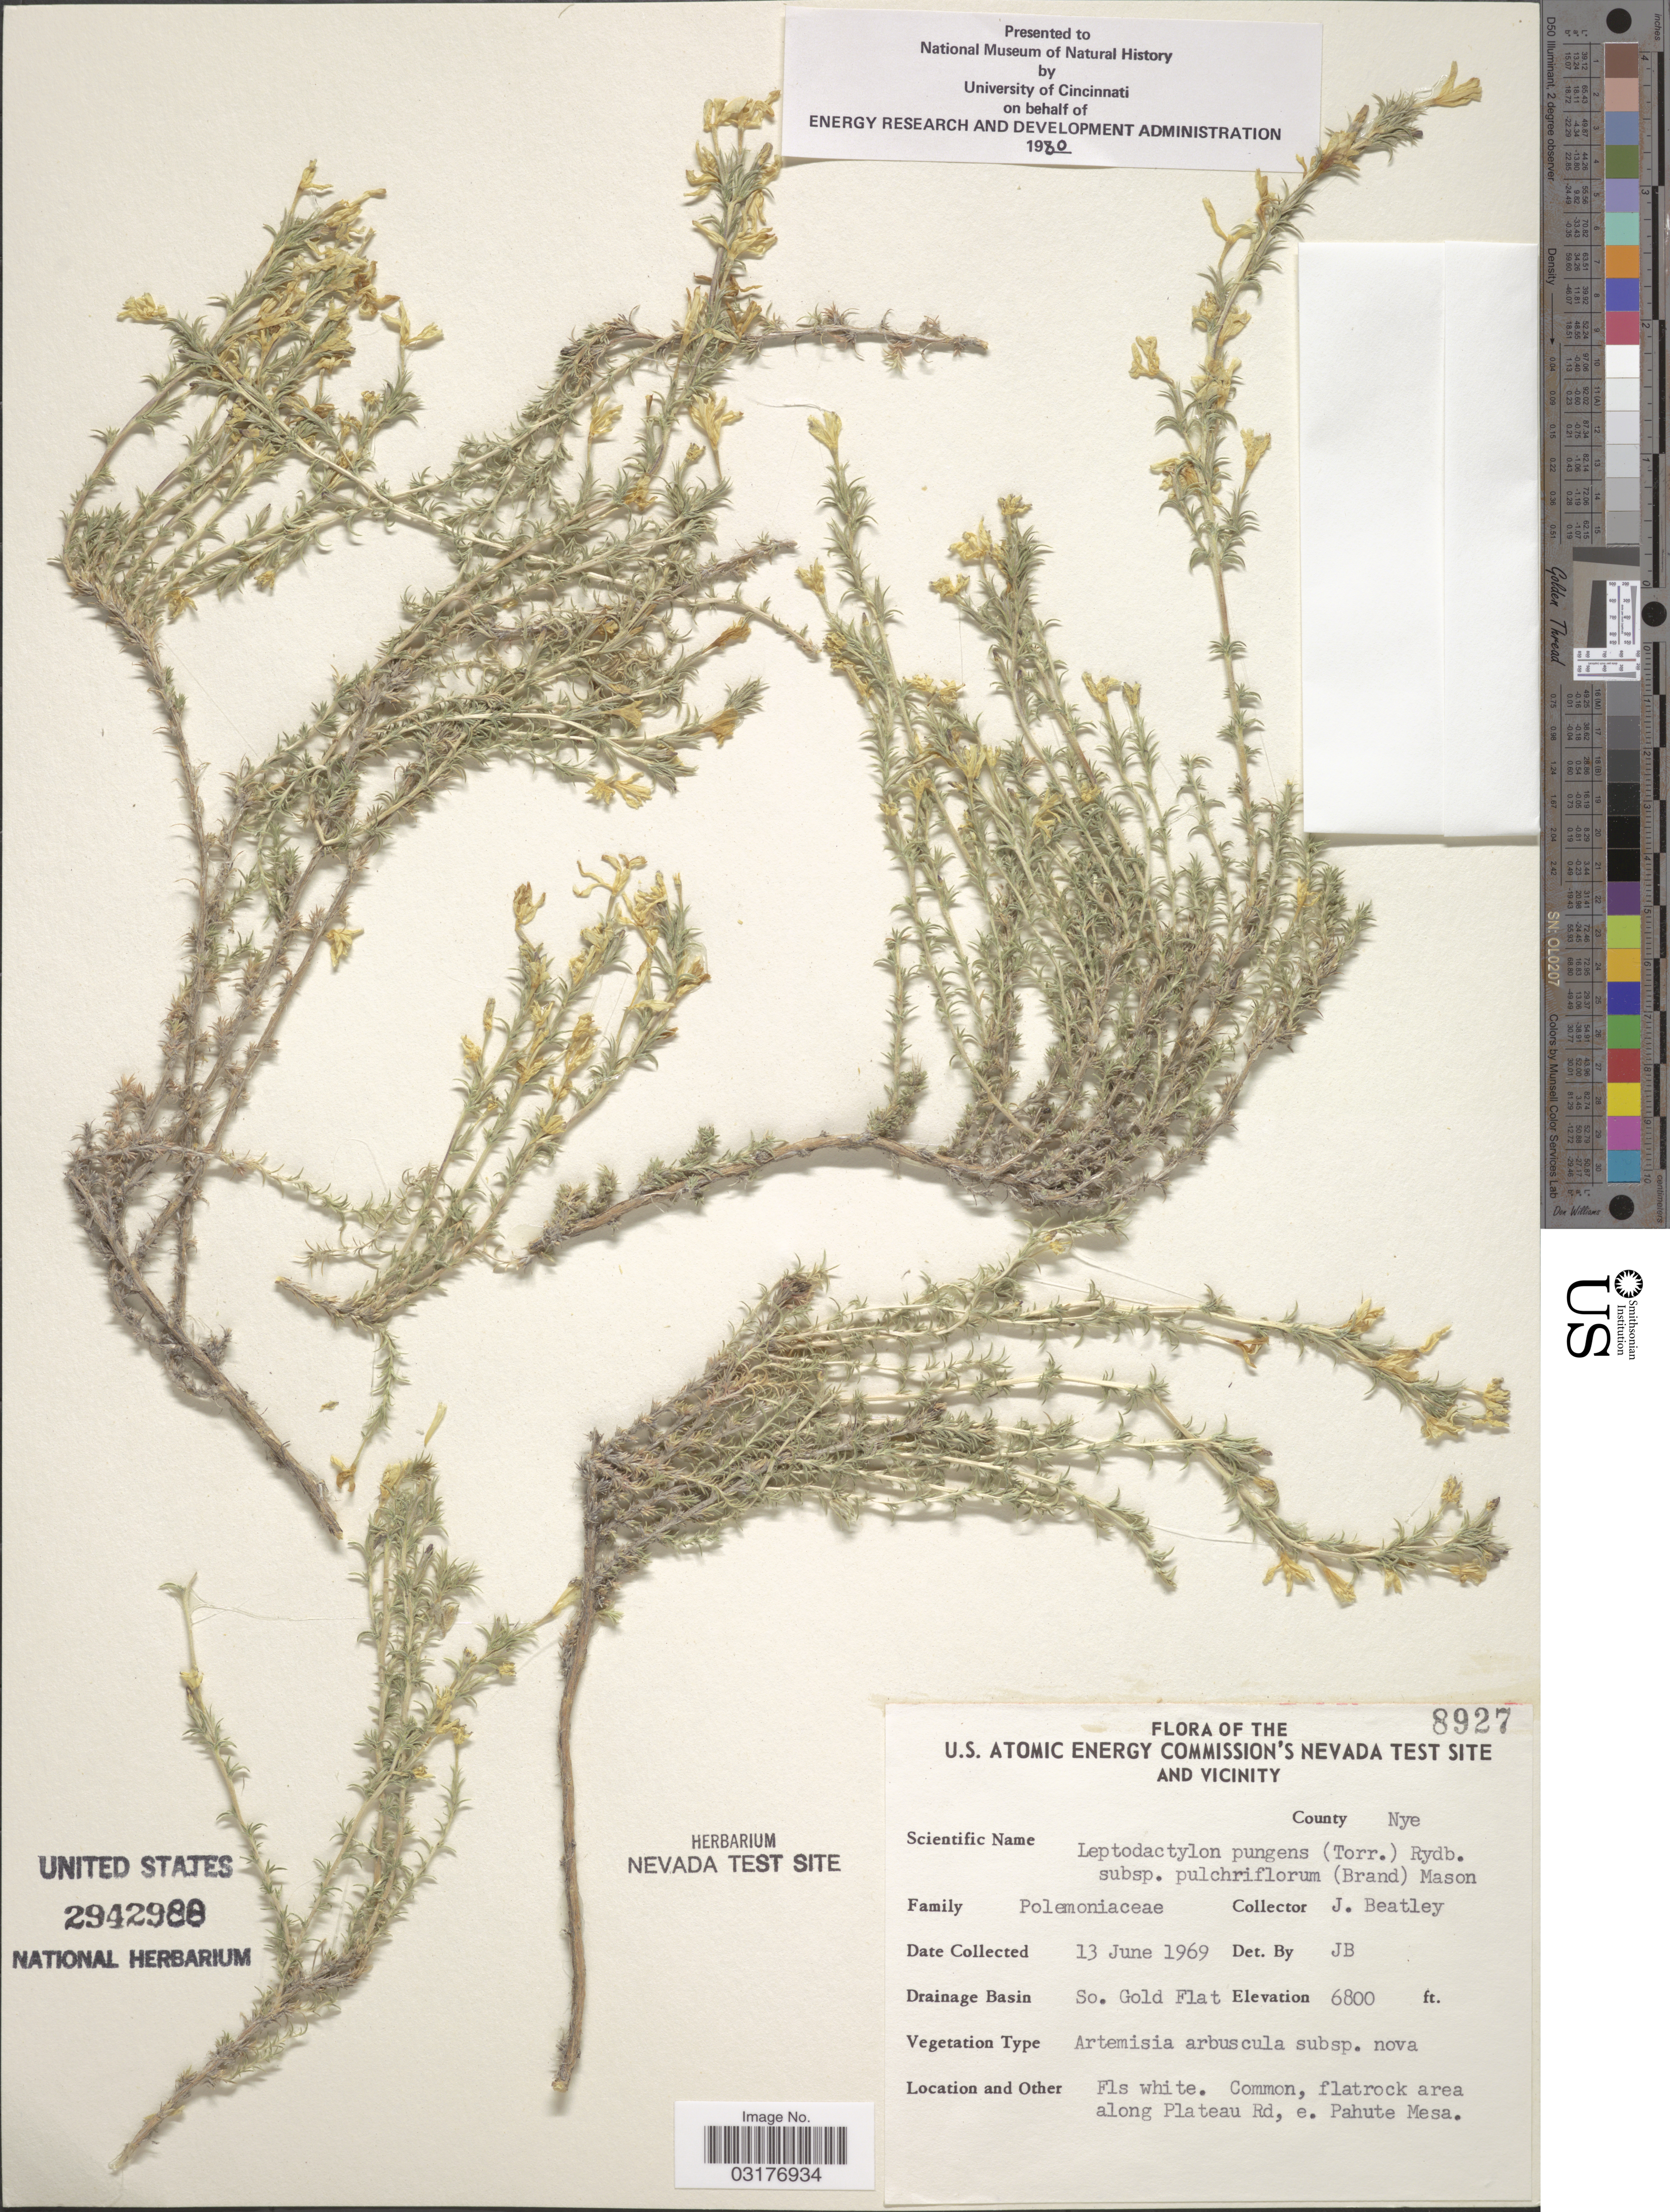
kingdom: Plantae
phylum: Tracheophyta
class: Magnoliopsida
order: Ericales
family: Polemoniaceae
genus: Linanthus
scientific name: Linanthus pungens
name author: (Torr.) J.M. Porter & L.A. Johnson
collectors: J. C. Beatley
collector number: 8927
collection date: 1969-06-13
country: United States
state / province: Nevada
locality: The U.S. Atomic Energy Commission's Nevada Test Site and Vicinity. County Nye. Drainage Basin So. Gold Flat. along Plateau Rd, e. Pahute Mesa.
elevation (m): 2073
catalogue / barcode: US 2942988